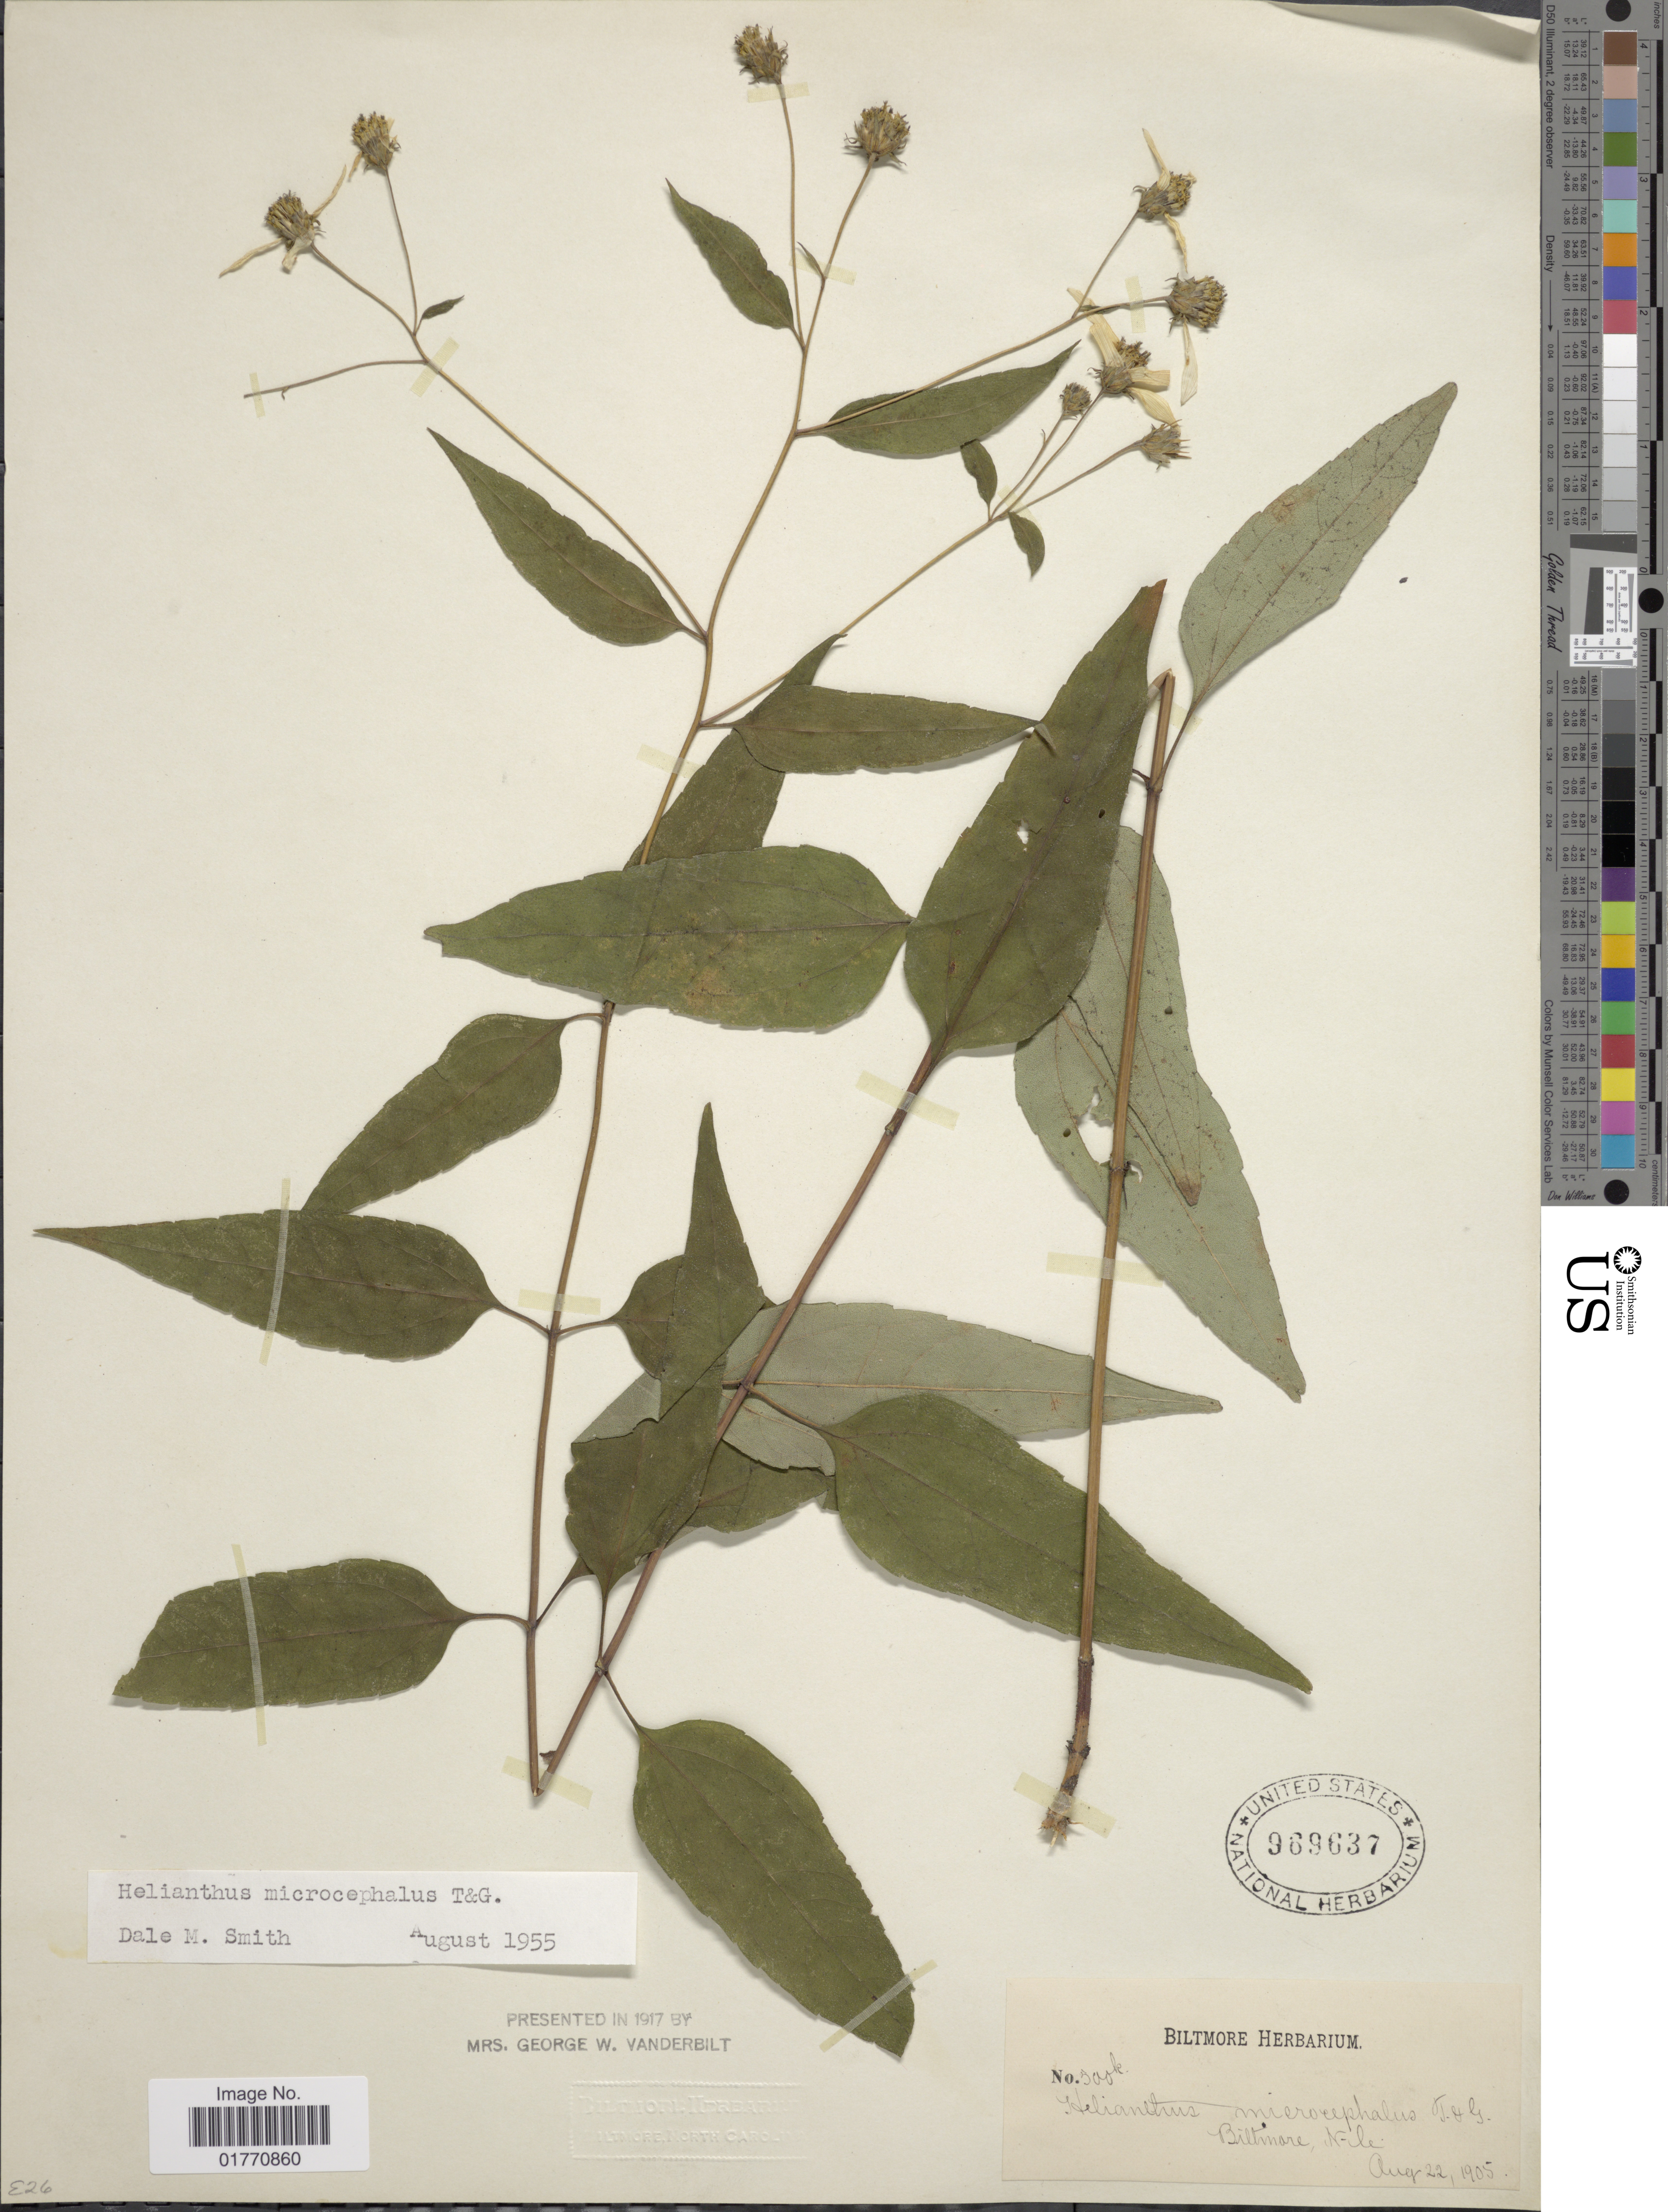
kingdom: Plantae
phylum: Tracheophyta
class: Magnoliopsida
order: Asterales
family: Asteraceae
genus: Helianthus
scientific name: Helianthus microcephalus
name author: Torr. & A. Gray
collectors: ex herb. Biltmore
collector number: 500k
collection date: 1905-08-22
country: United States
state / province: North Carolina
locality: Biltmore.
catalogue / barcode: US 969637